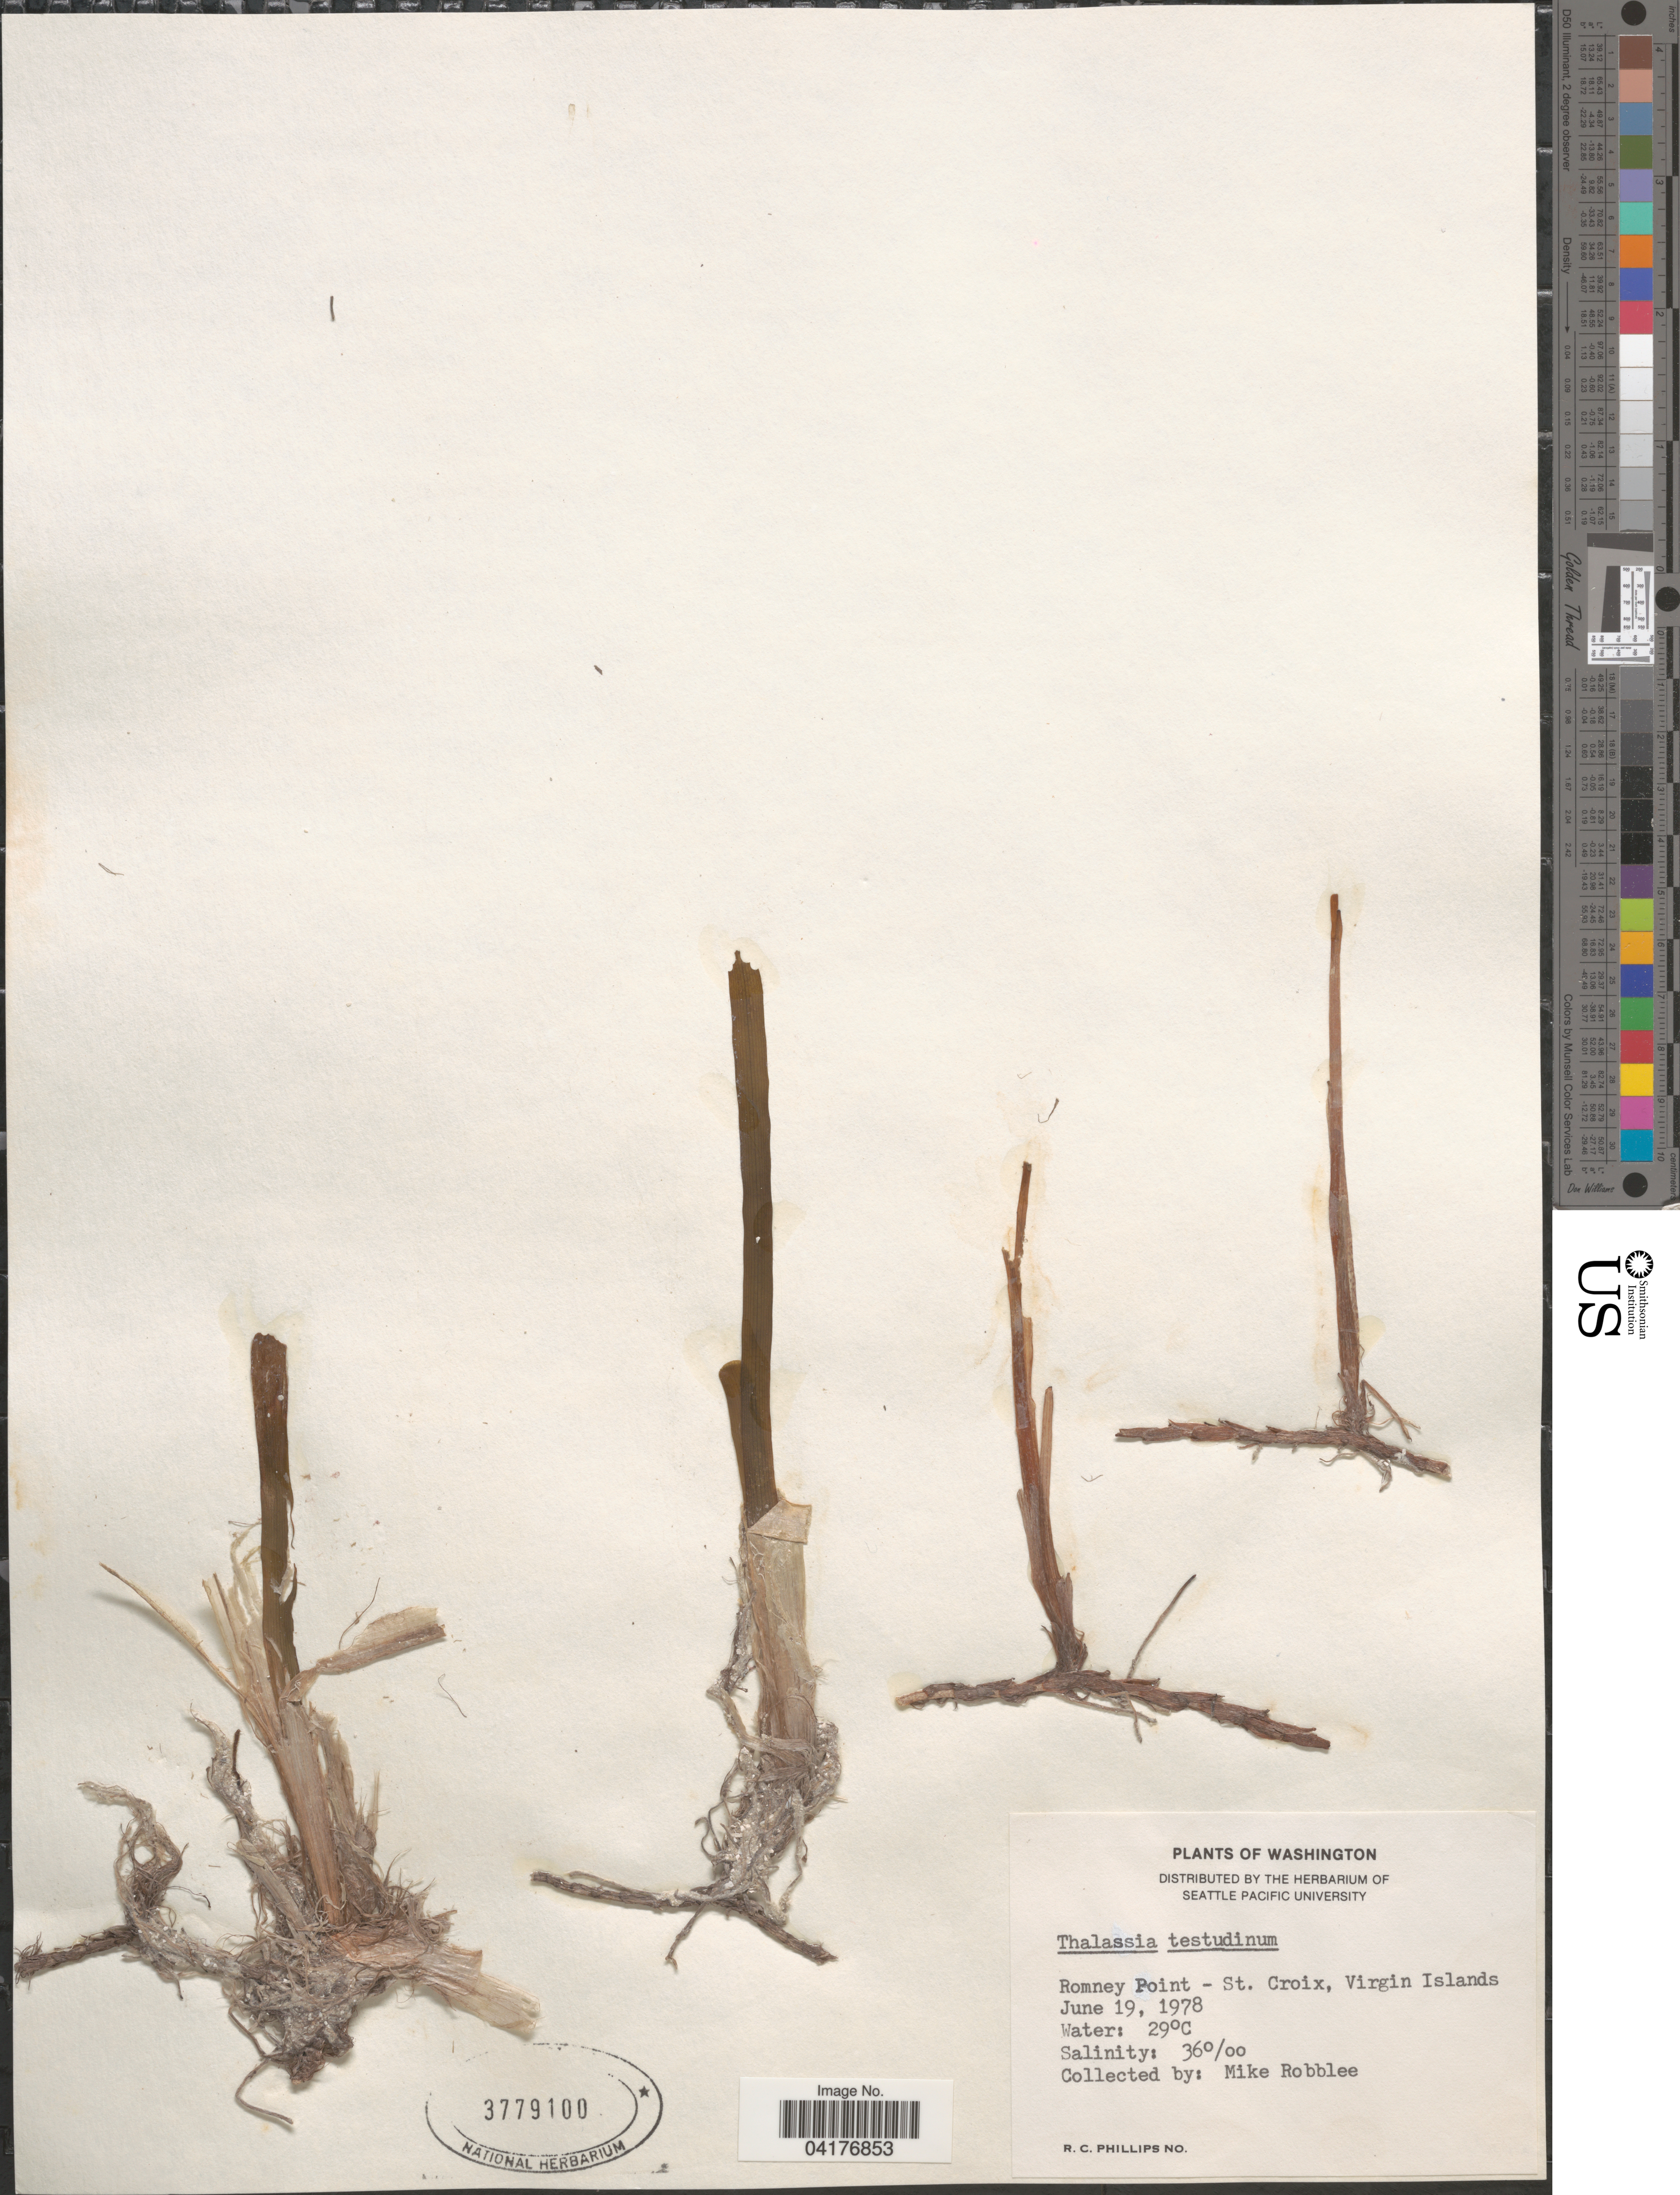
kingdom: Plantae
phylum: Tracheophyta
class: Liliopsida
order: Alismatales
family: Hydrocharitaceae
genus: Thalassia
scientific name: Thalassia testudinum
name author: Banks & Sol. ex K.D. Koenig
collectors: M. Robblee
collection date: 1978-06-19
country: U.S. Virgin Islands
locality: Romney Point - St. Croix, Virgin Islands.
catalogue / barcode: US 3779100